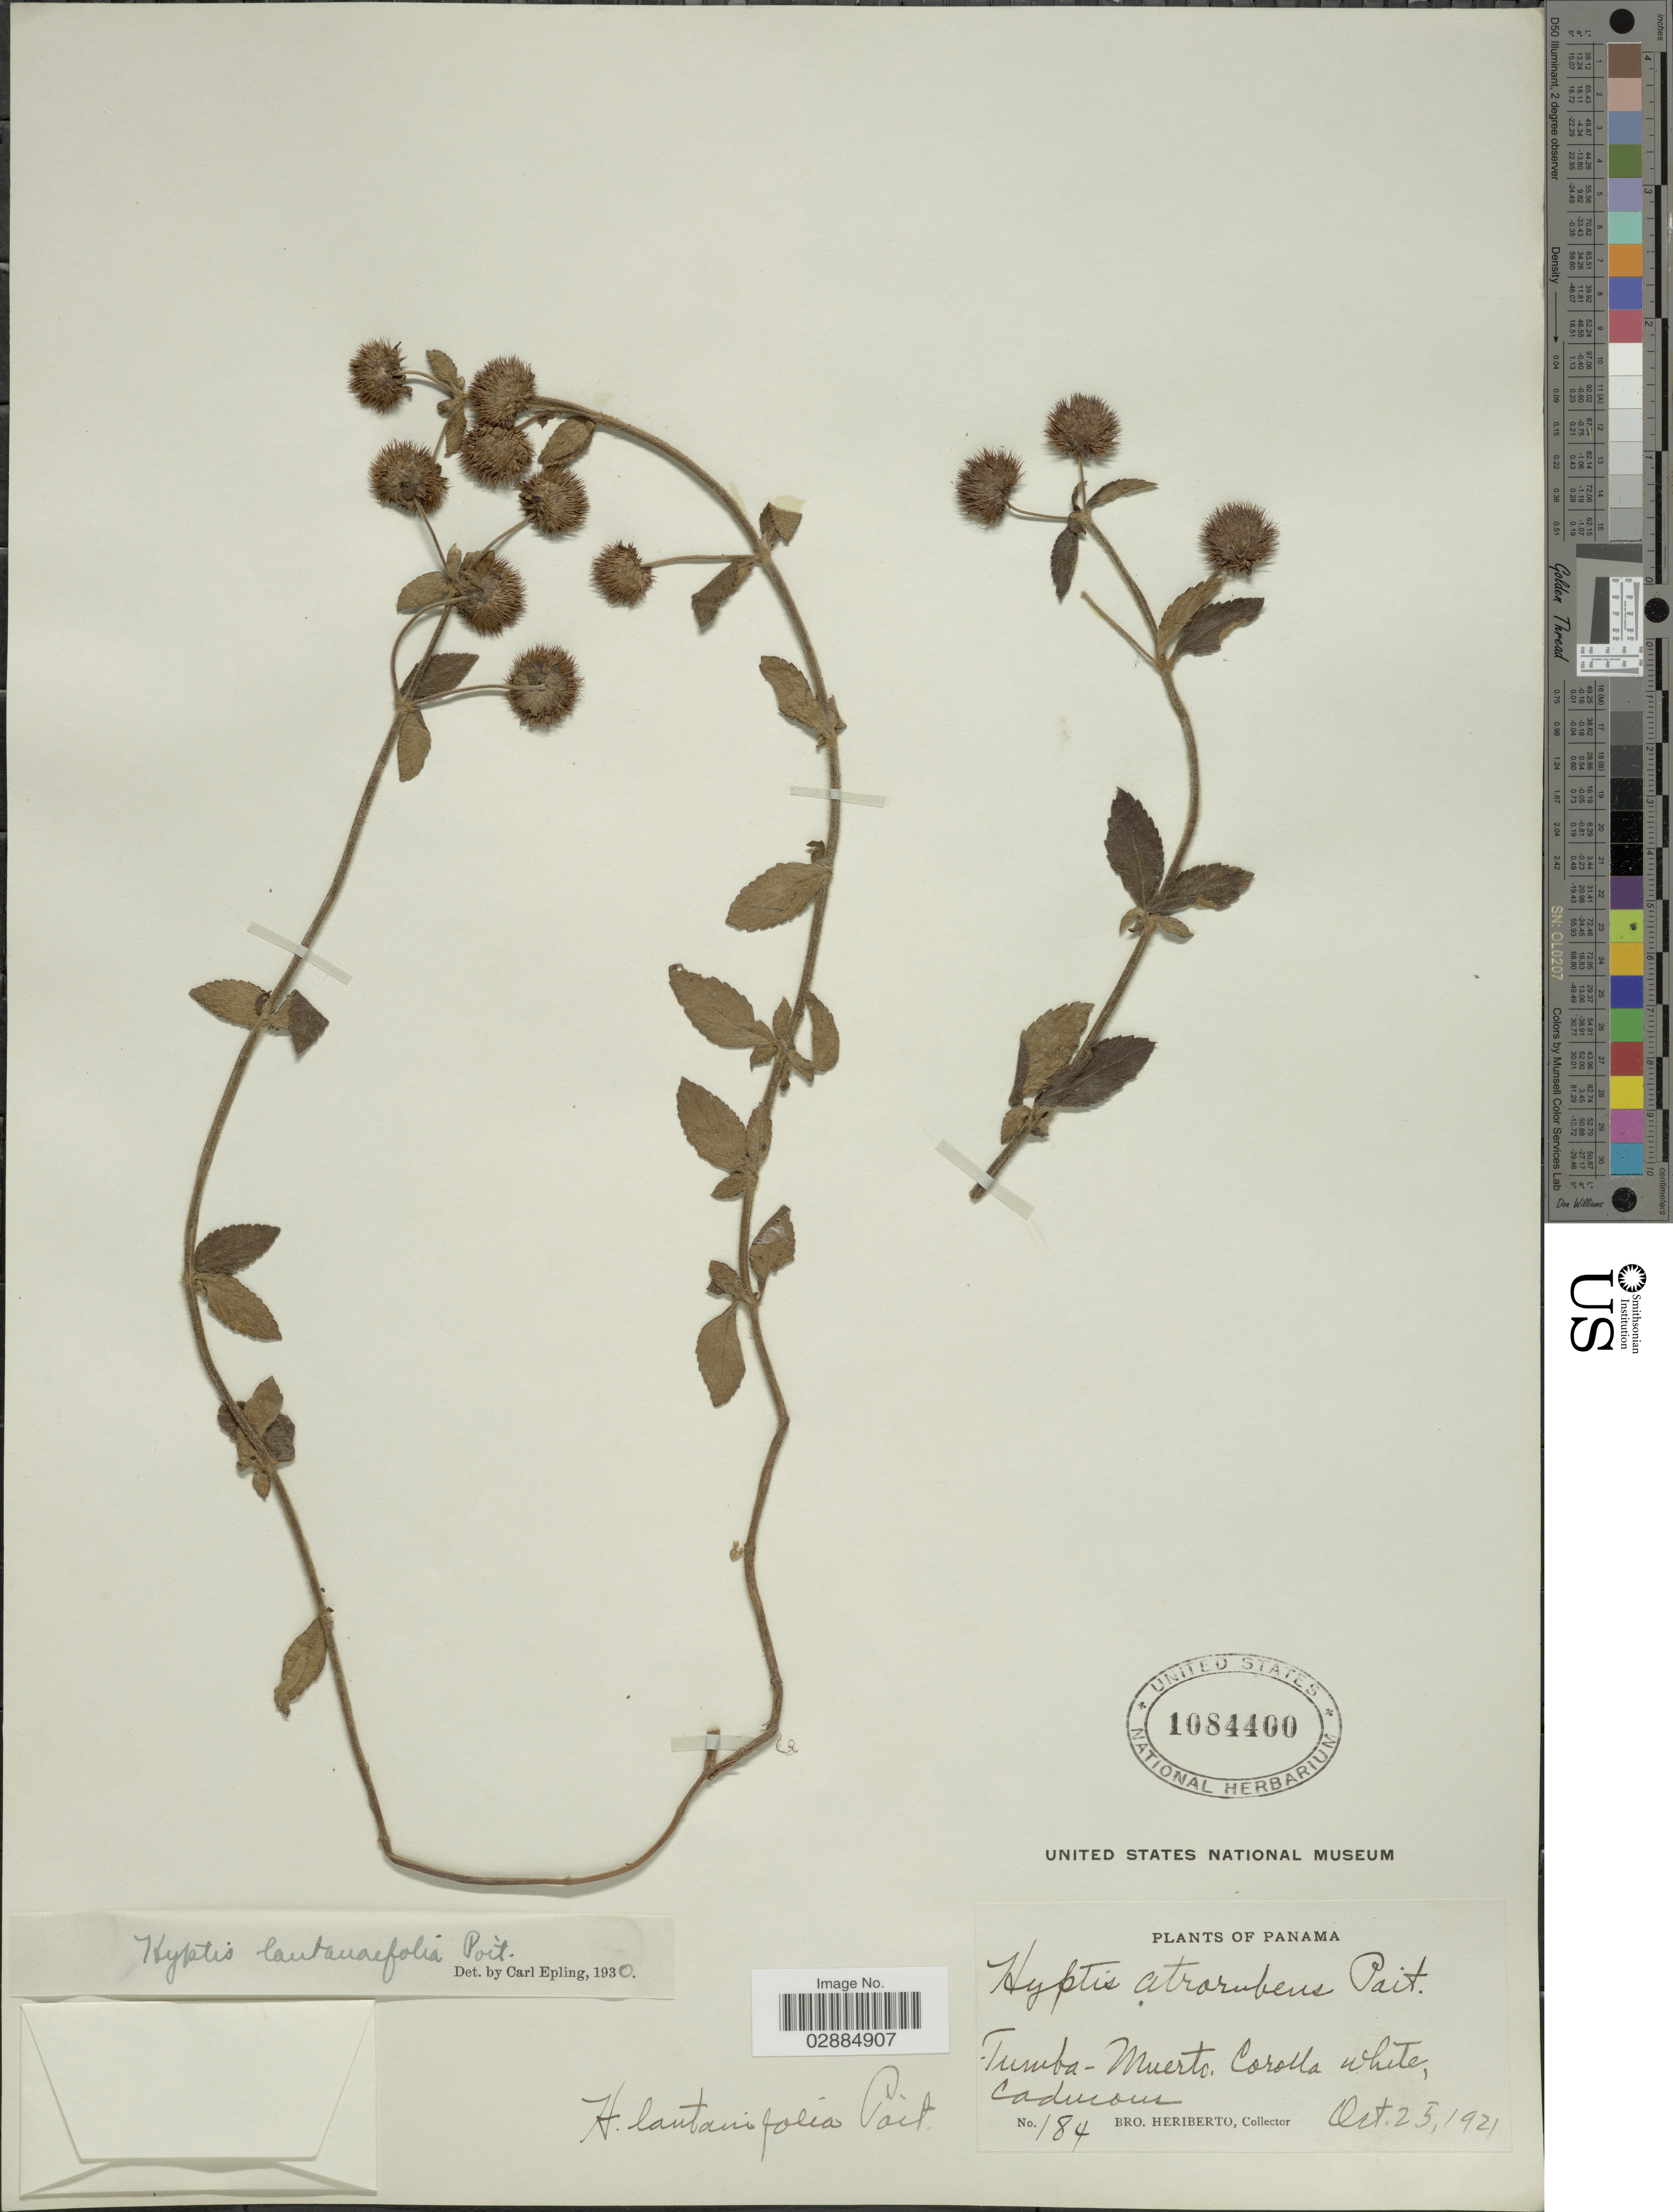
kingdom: Plantae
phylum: Tracheophyta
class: Magnoliopsida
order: Lamiales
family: Lamiaceae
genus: Hyptis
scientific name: Hyptis lantanifolia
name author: Poit.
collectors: B. Heriberto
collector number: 184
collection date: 1921-10-25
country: Panama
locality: Tumba-Muerto.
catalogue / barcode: US 1084400